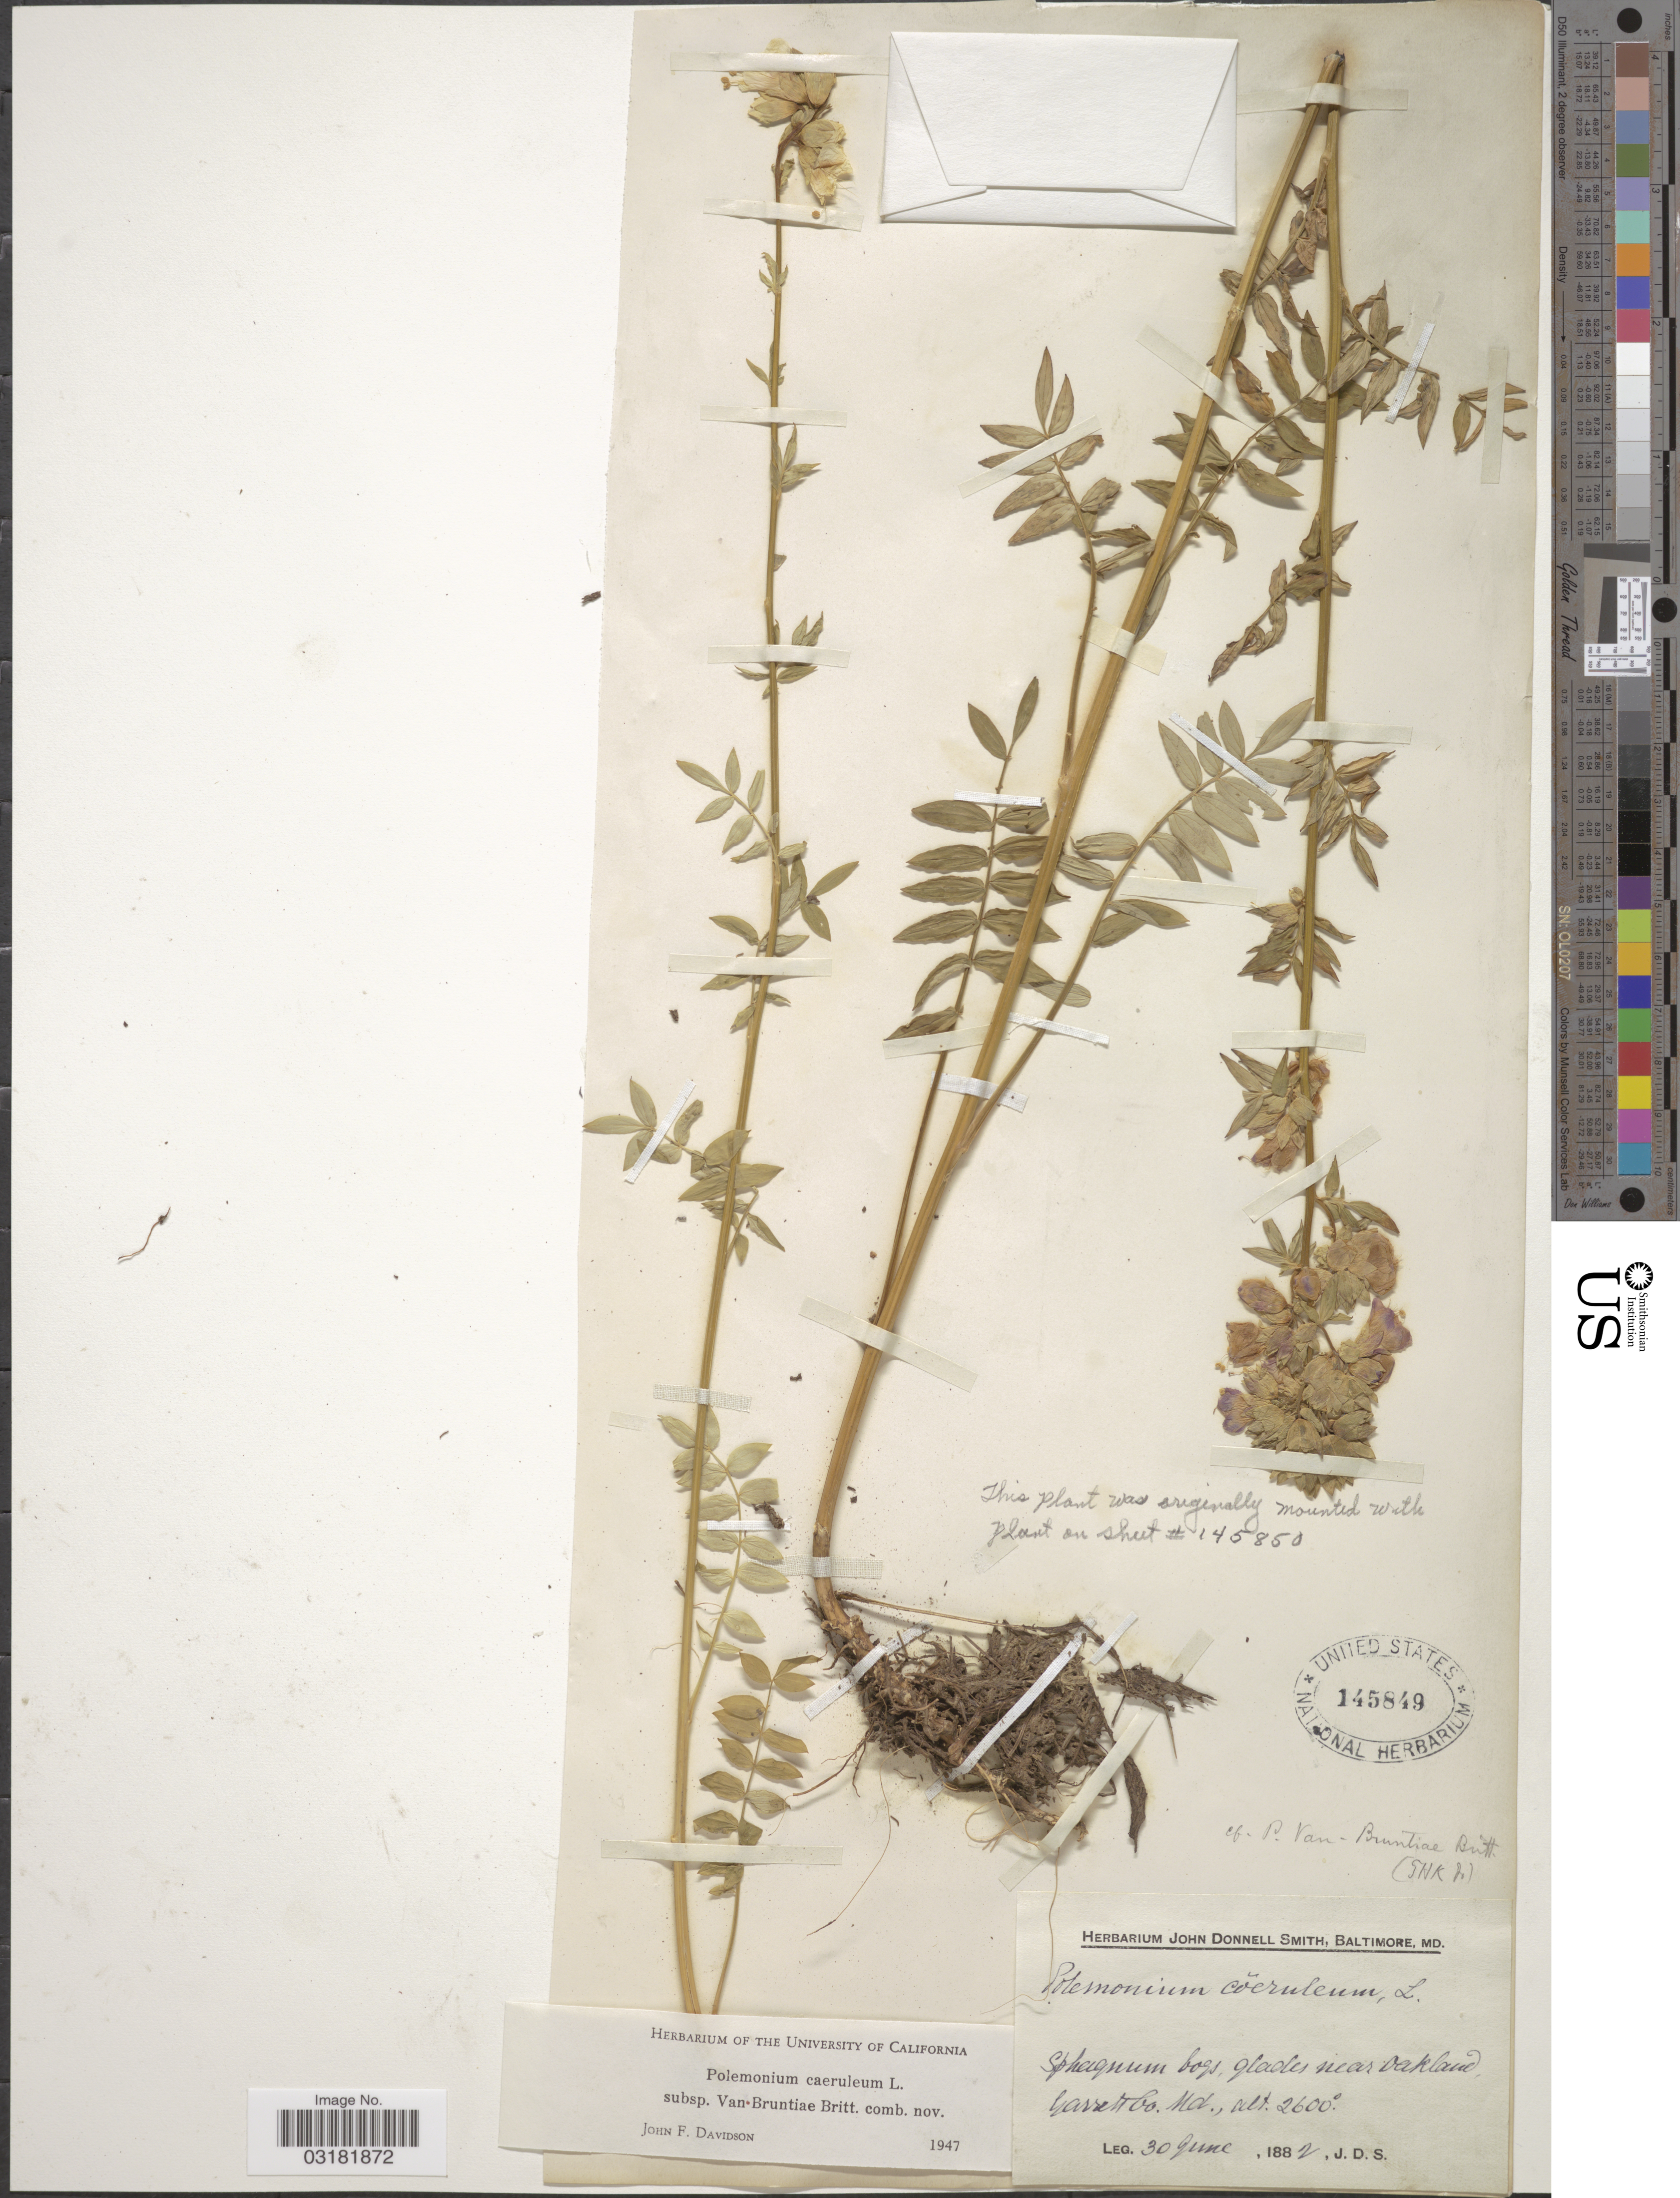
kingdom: Plantae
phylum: Tracheophyta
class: Magnoliopsida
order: Ericales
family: Polemoniaceae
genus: Polemonium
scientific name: Polemonium vanbruntiae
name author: Britton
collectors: J. Donnell Smith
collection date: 1882-06-30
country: United States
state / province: Maryland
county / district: Garrett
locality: Glades near Oakland, Garrett Co. Md.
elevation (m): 792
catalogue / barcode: US 145849